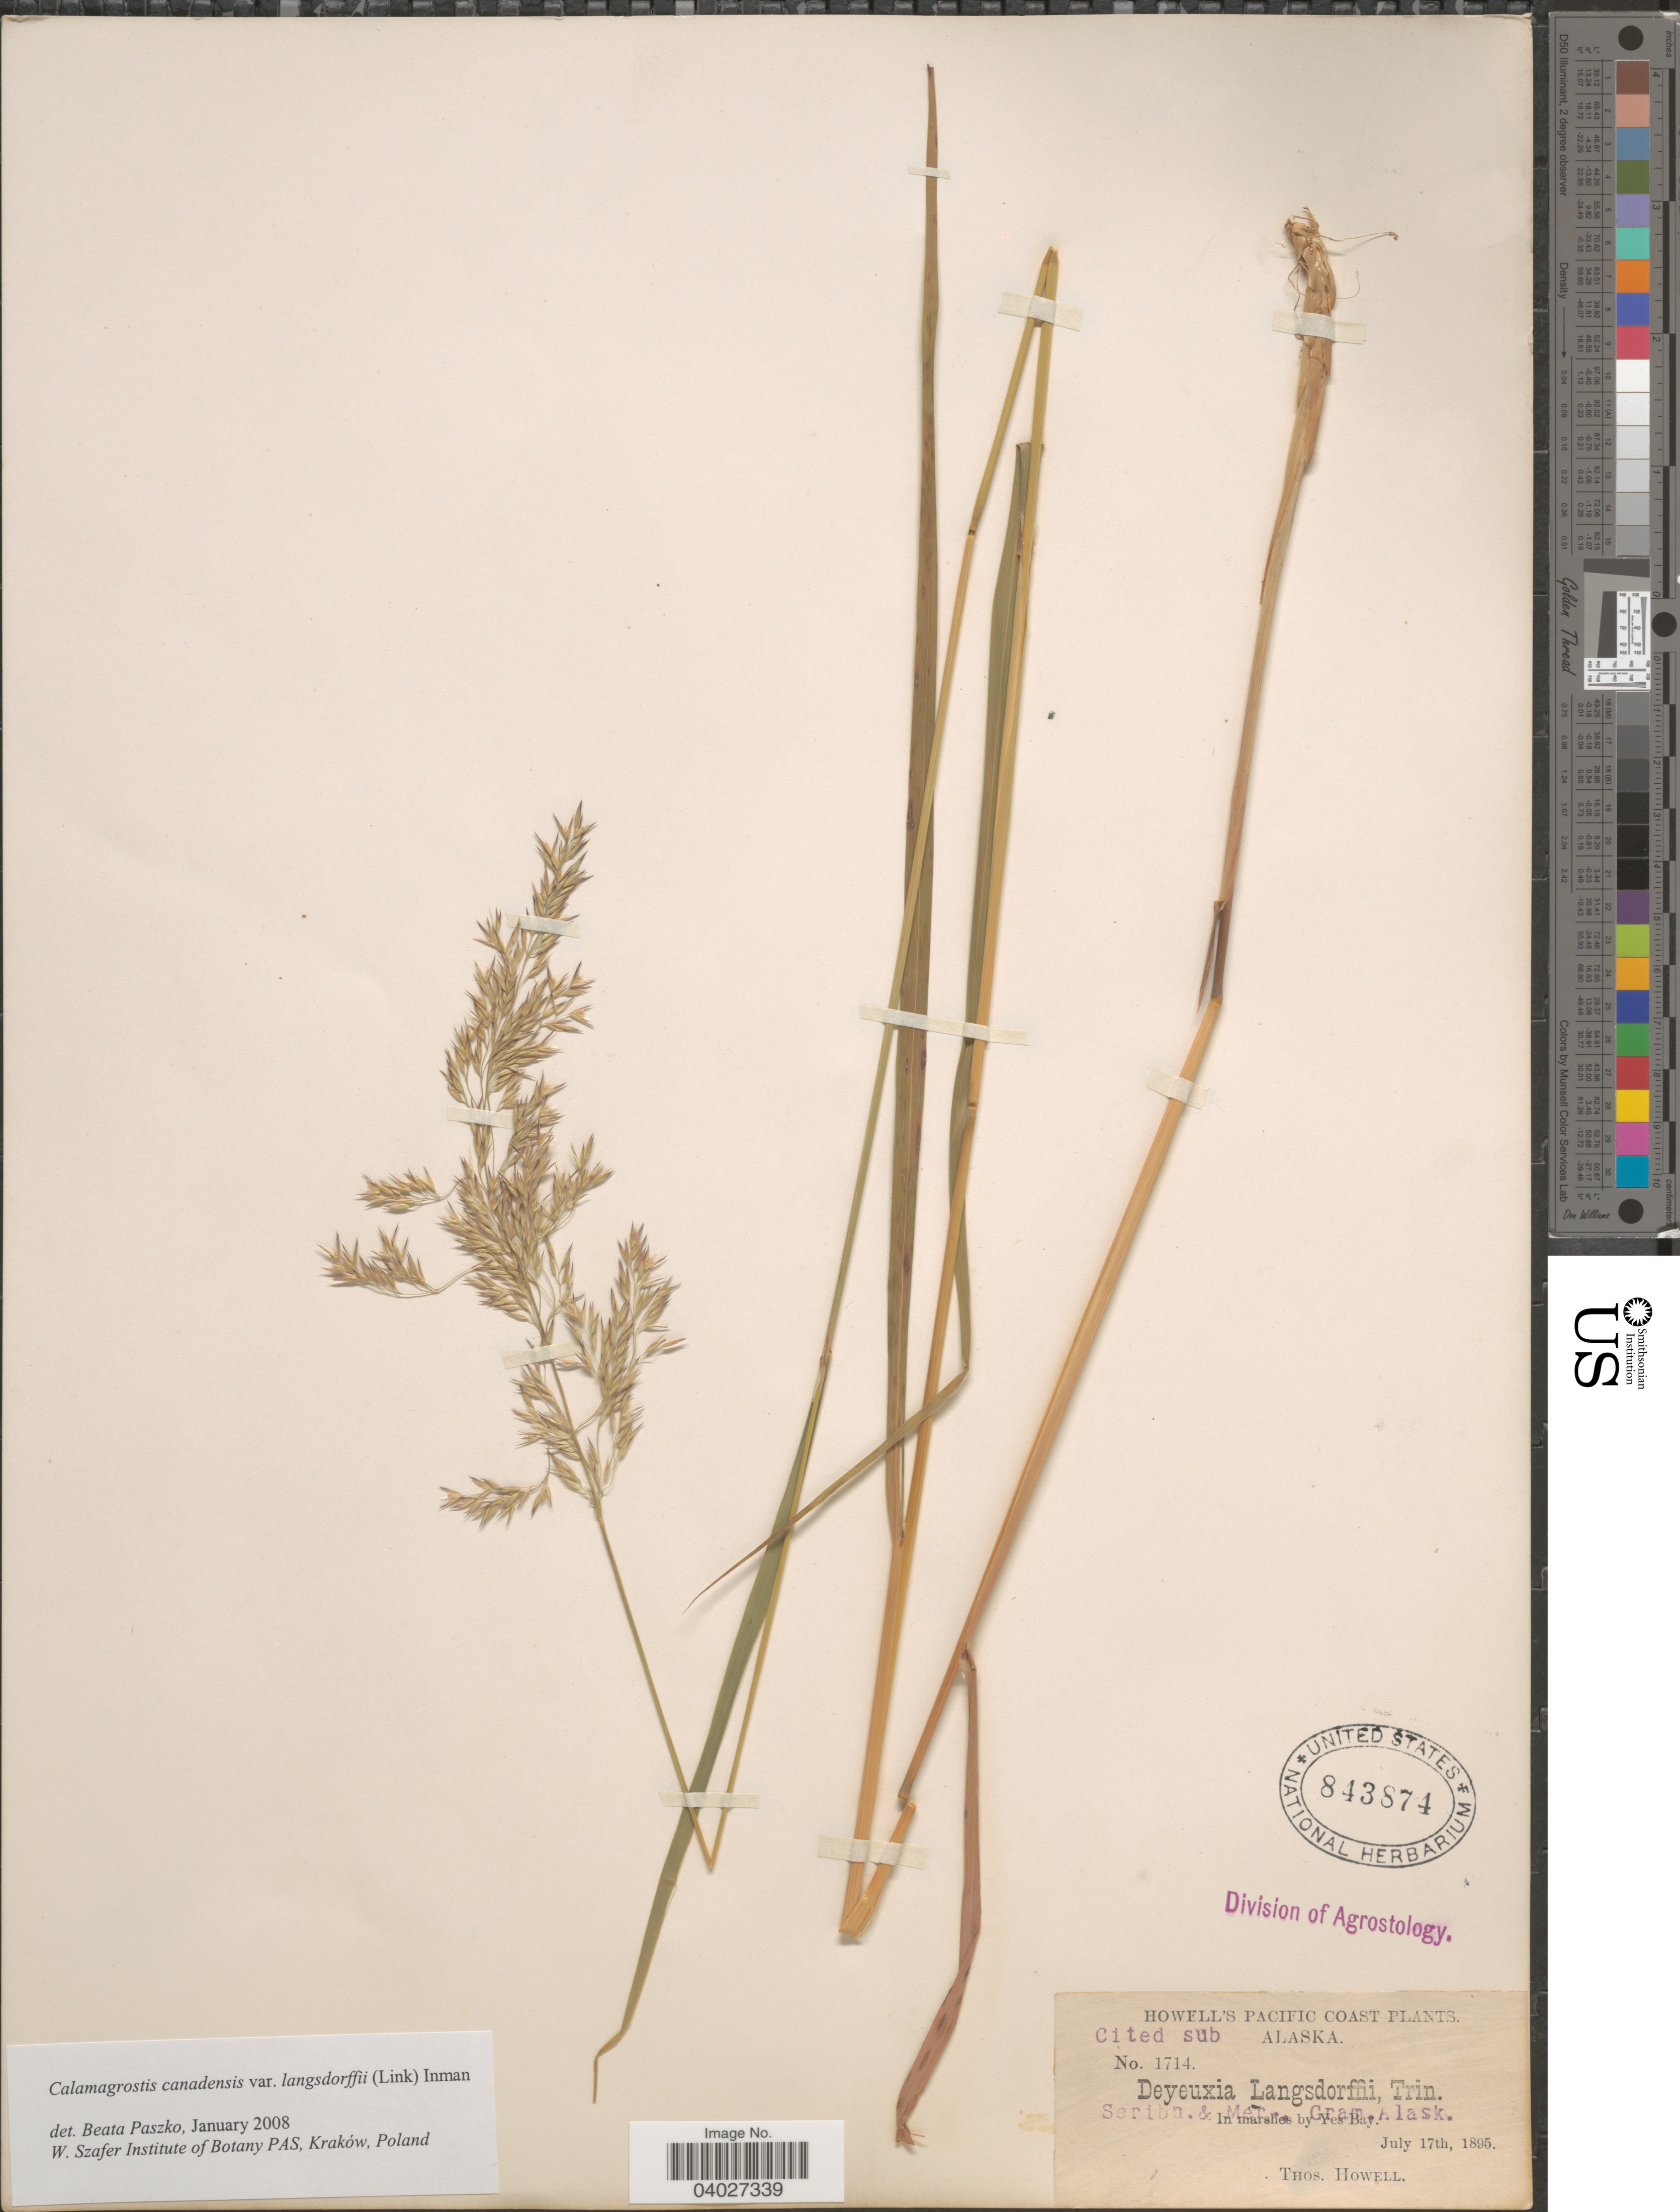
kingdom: Plantae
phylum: Tracheophyta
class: Liliopsida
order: Poales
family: Poaceae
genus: Calamagrostis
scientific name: Calamagrostis canadensis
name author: (Michx.) P. Beauv.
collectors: T. Howell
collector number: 1714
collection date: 1895-07-17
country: United States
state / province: Alaska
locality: Pacific Coast. In marshes, by Yes Bay.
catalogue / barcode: US 843874